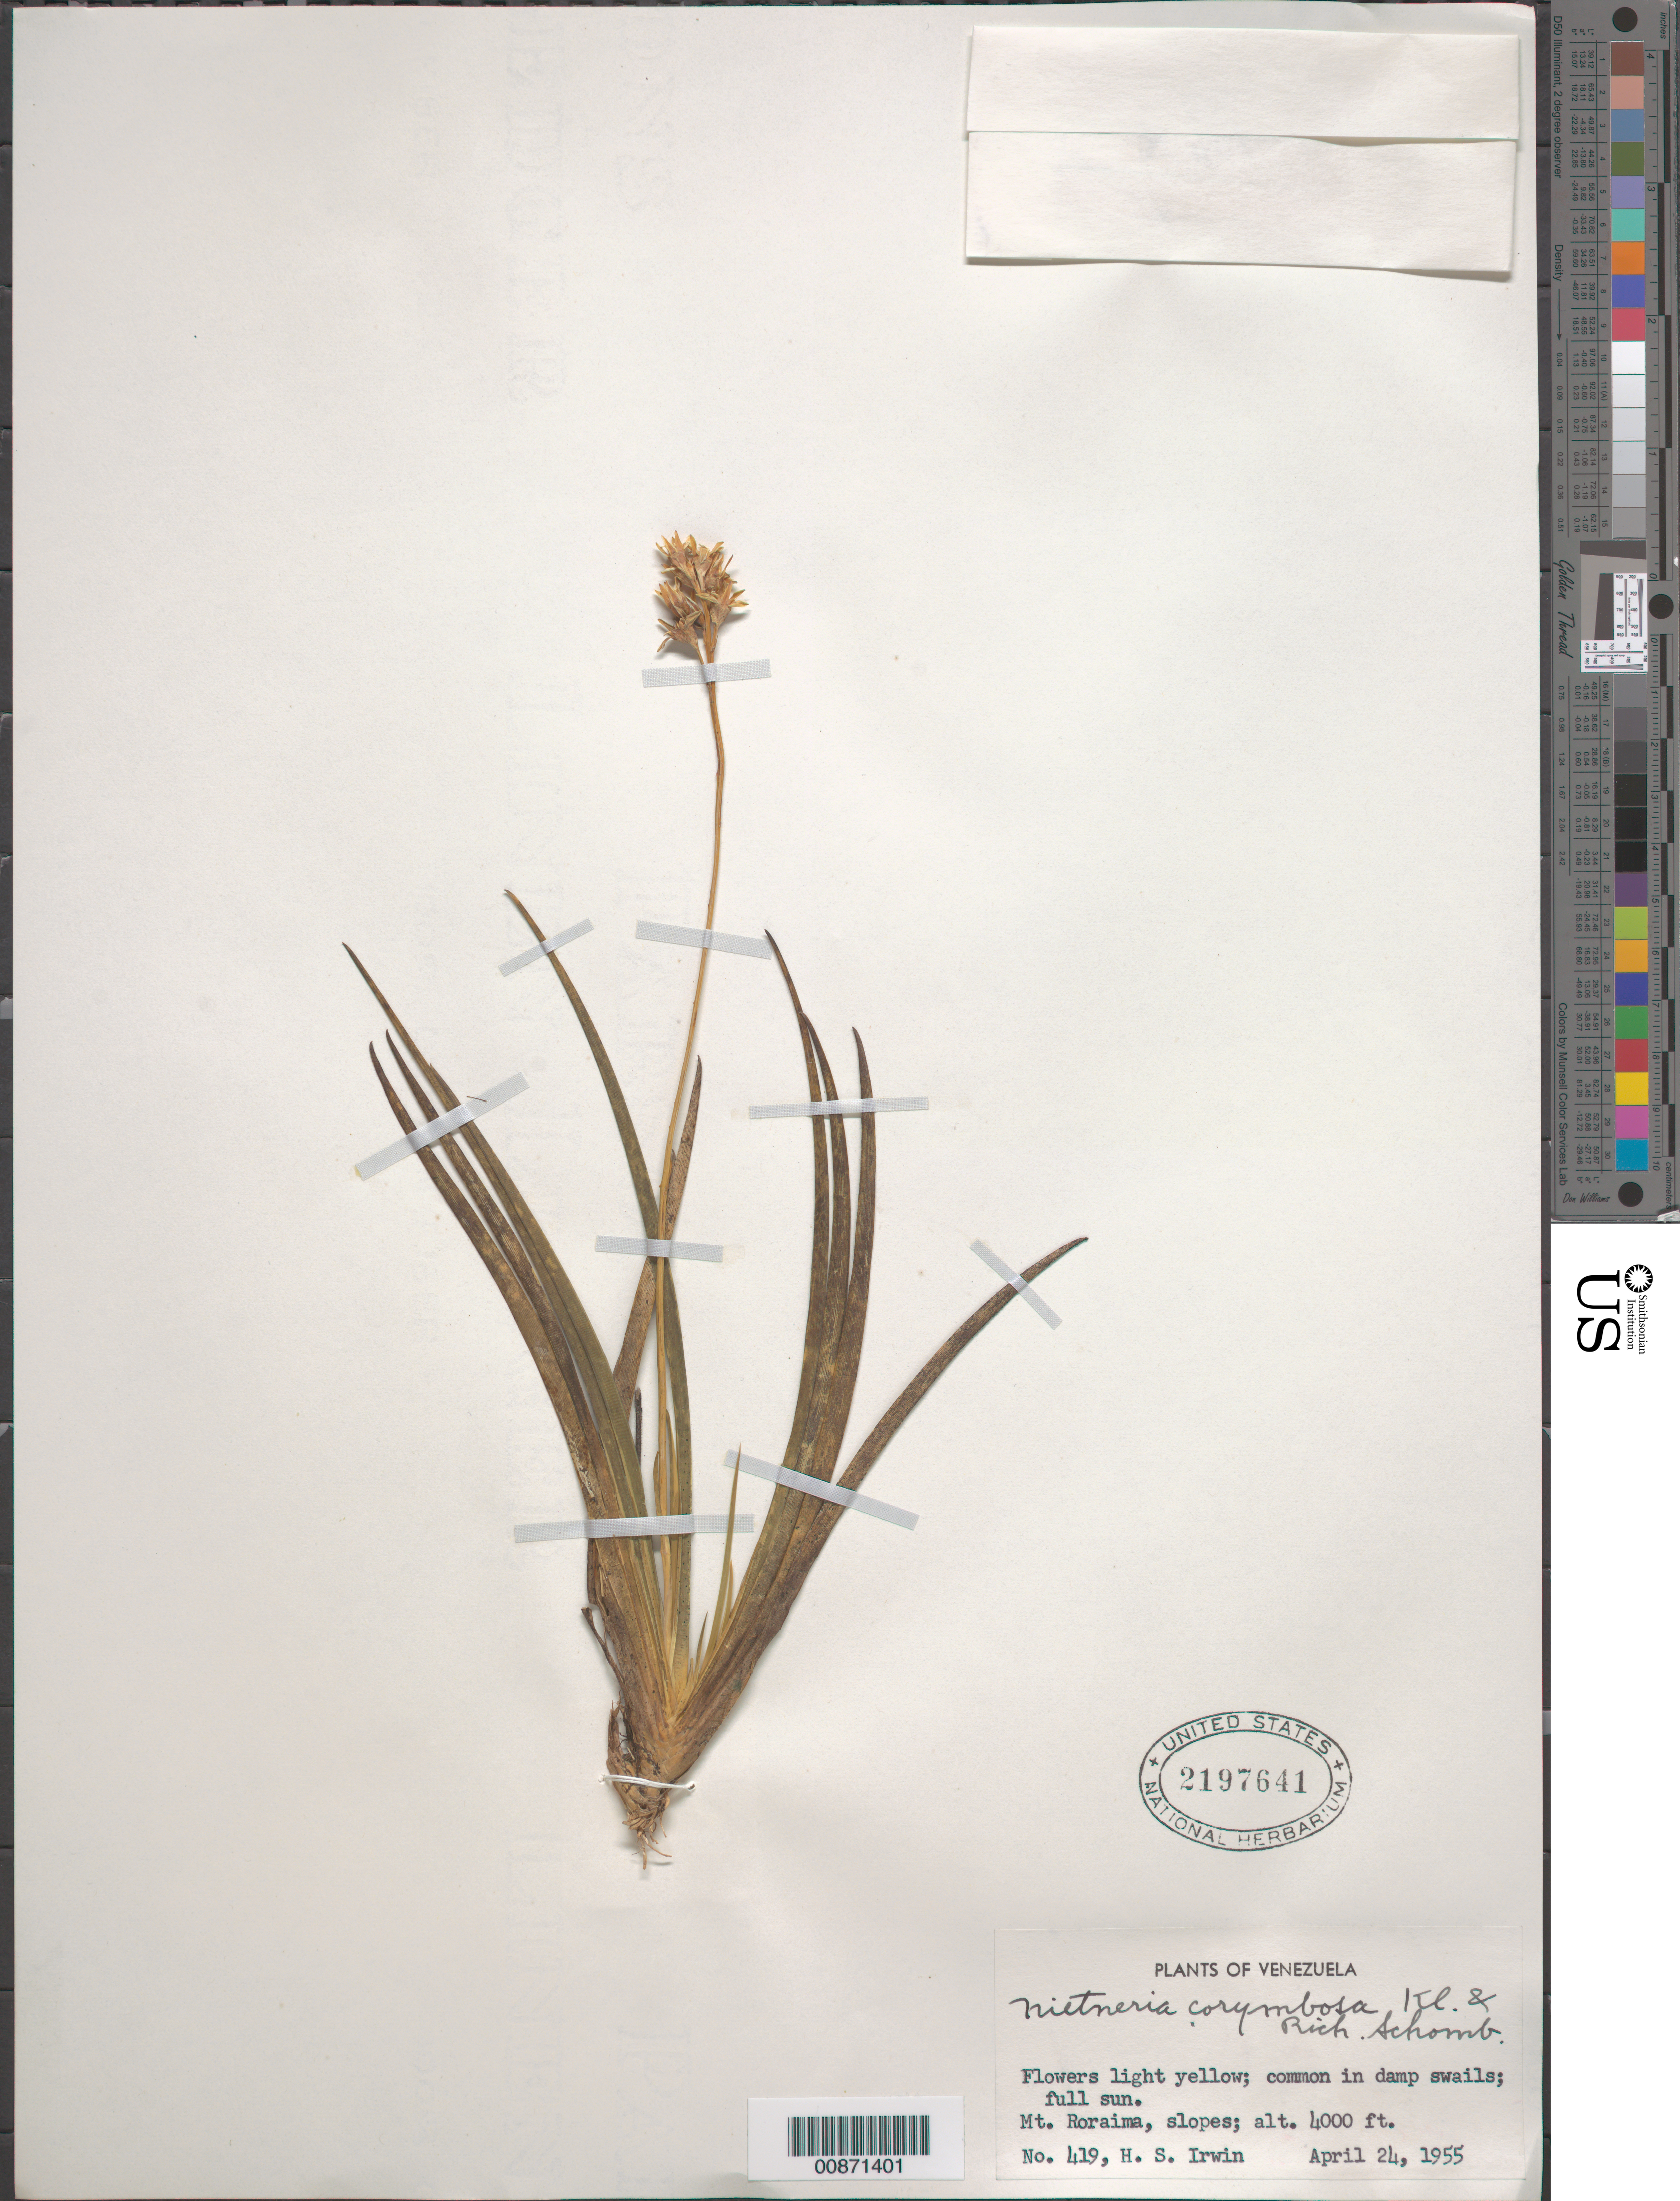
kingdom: Plantae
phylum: Tracheophyta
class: Liliopsida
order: Dioscoreales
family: Nartheciaceae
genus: Nietneria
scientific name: Nietneria corymbosa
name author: Klotzsch & M.R. Schomb. ex B.D. Jacks.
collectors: H. Irwin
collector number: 419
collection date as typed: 24-Apr-55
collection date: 1955-04-24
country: Venezuela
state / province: Bolívar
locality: Mt. Roraima, slopes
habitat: Damp swails, full sun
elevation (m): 1219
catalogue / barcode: US 2197641